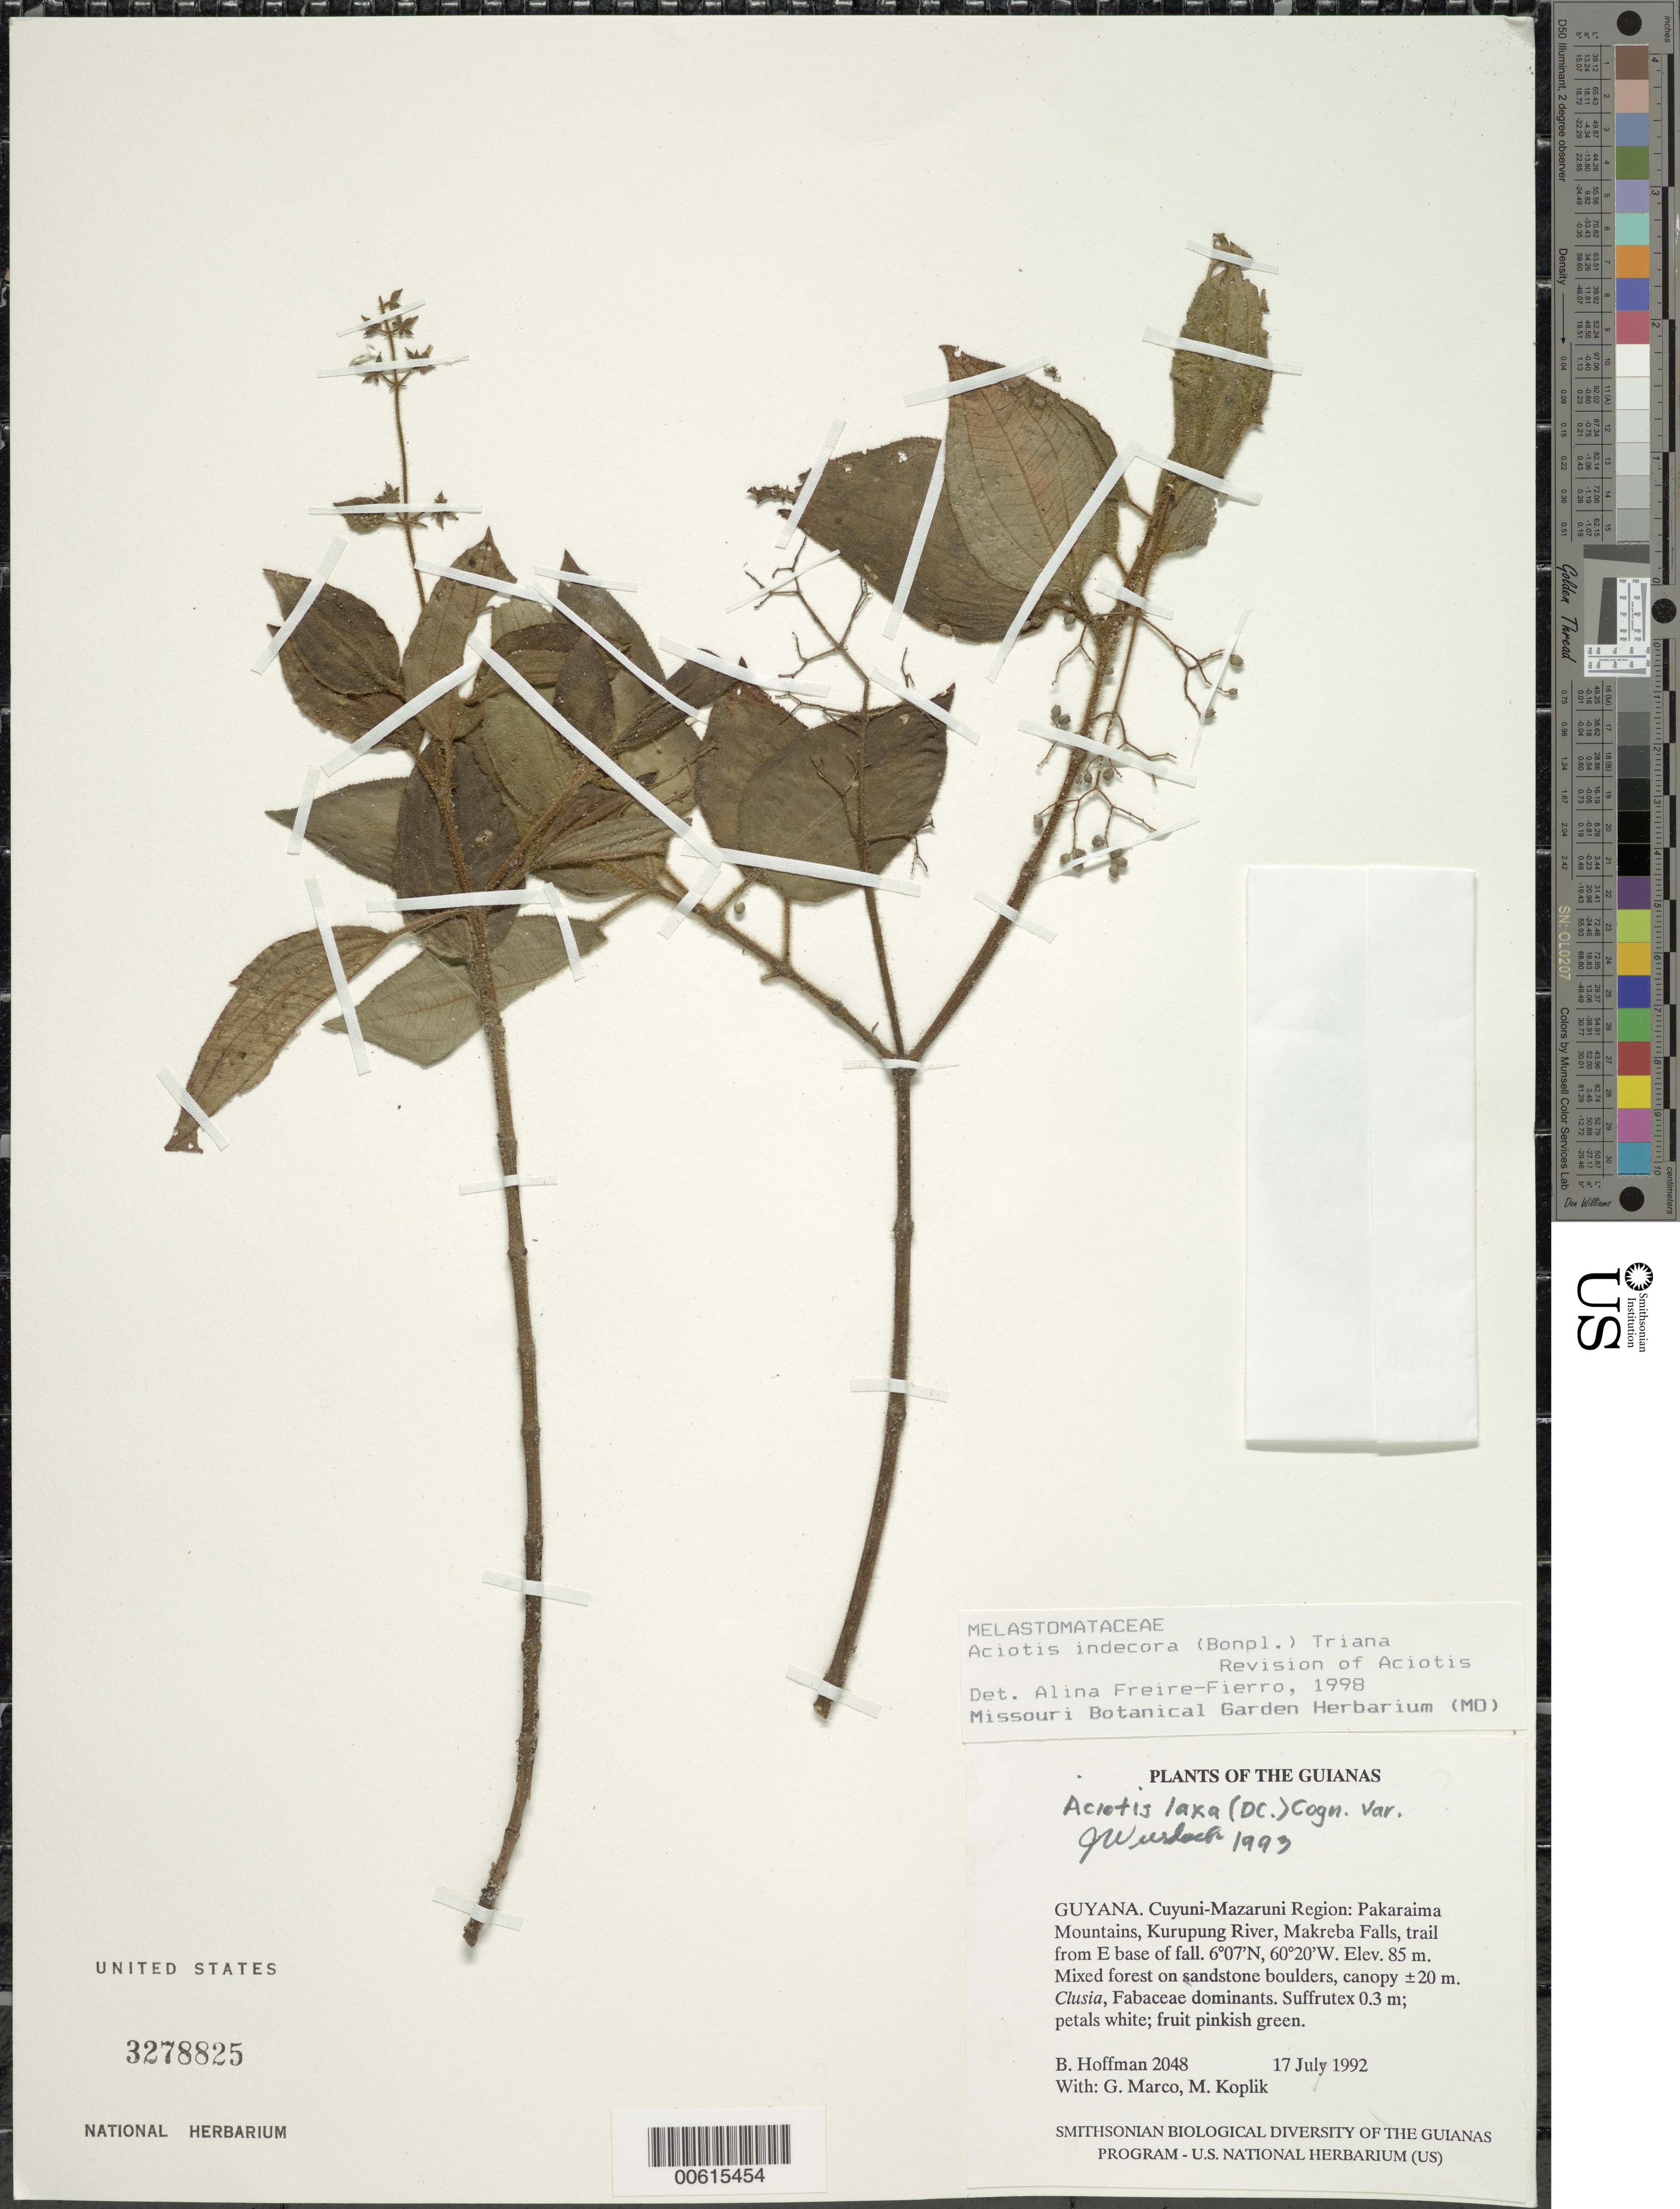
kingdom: Plantae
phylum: Tracheophyta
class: Magnoliopsida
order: Myrtales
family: Melastomataceae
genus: Aciotis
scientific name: Aciotis laxa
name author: (DC.) Cogn.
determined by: Wurdack, John J., (US), US (UNITED STATES)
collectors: B. Hoffman, G. Marco & M. Koplik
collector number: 2048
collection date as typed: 17 July 1992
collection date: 1992-07-17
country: Guyana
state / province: Cuyuni-Mazaruni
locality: Pakaraima Mountains, Kurupung River, Makreba Falls, trail from E base of falls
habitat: Mixed forest on sandstone boulders, canopy ±20 m. Clusia, Fabaceae dominants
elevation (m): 85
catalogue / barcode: US 3278825